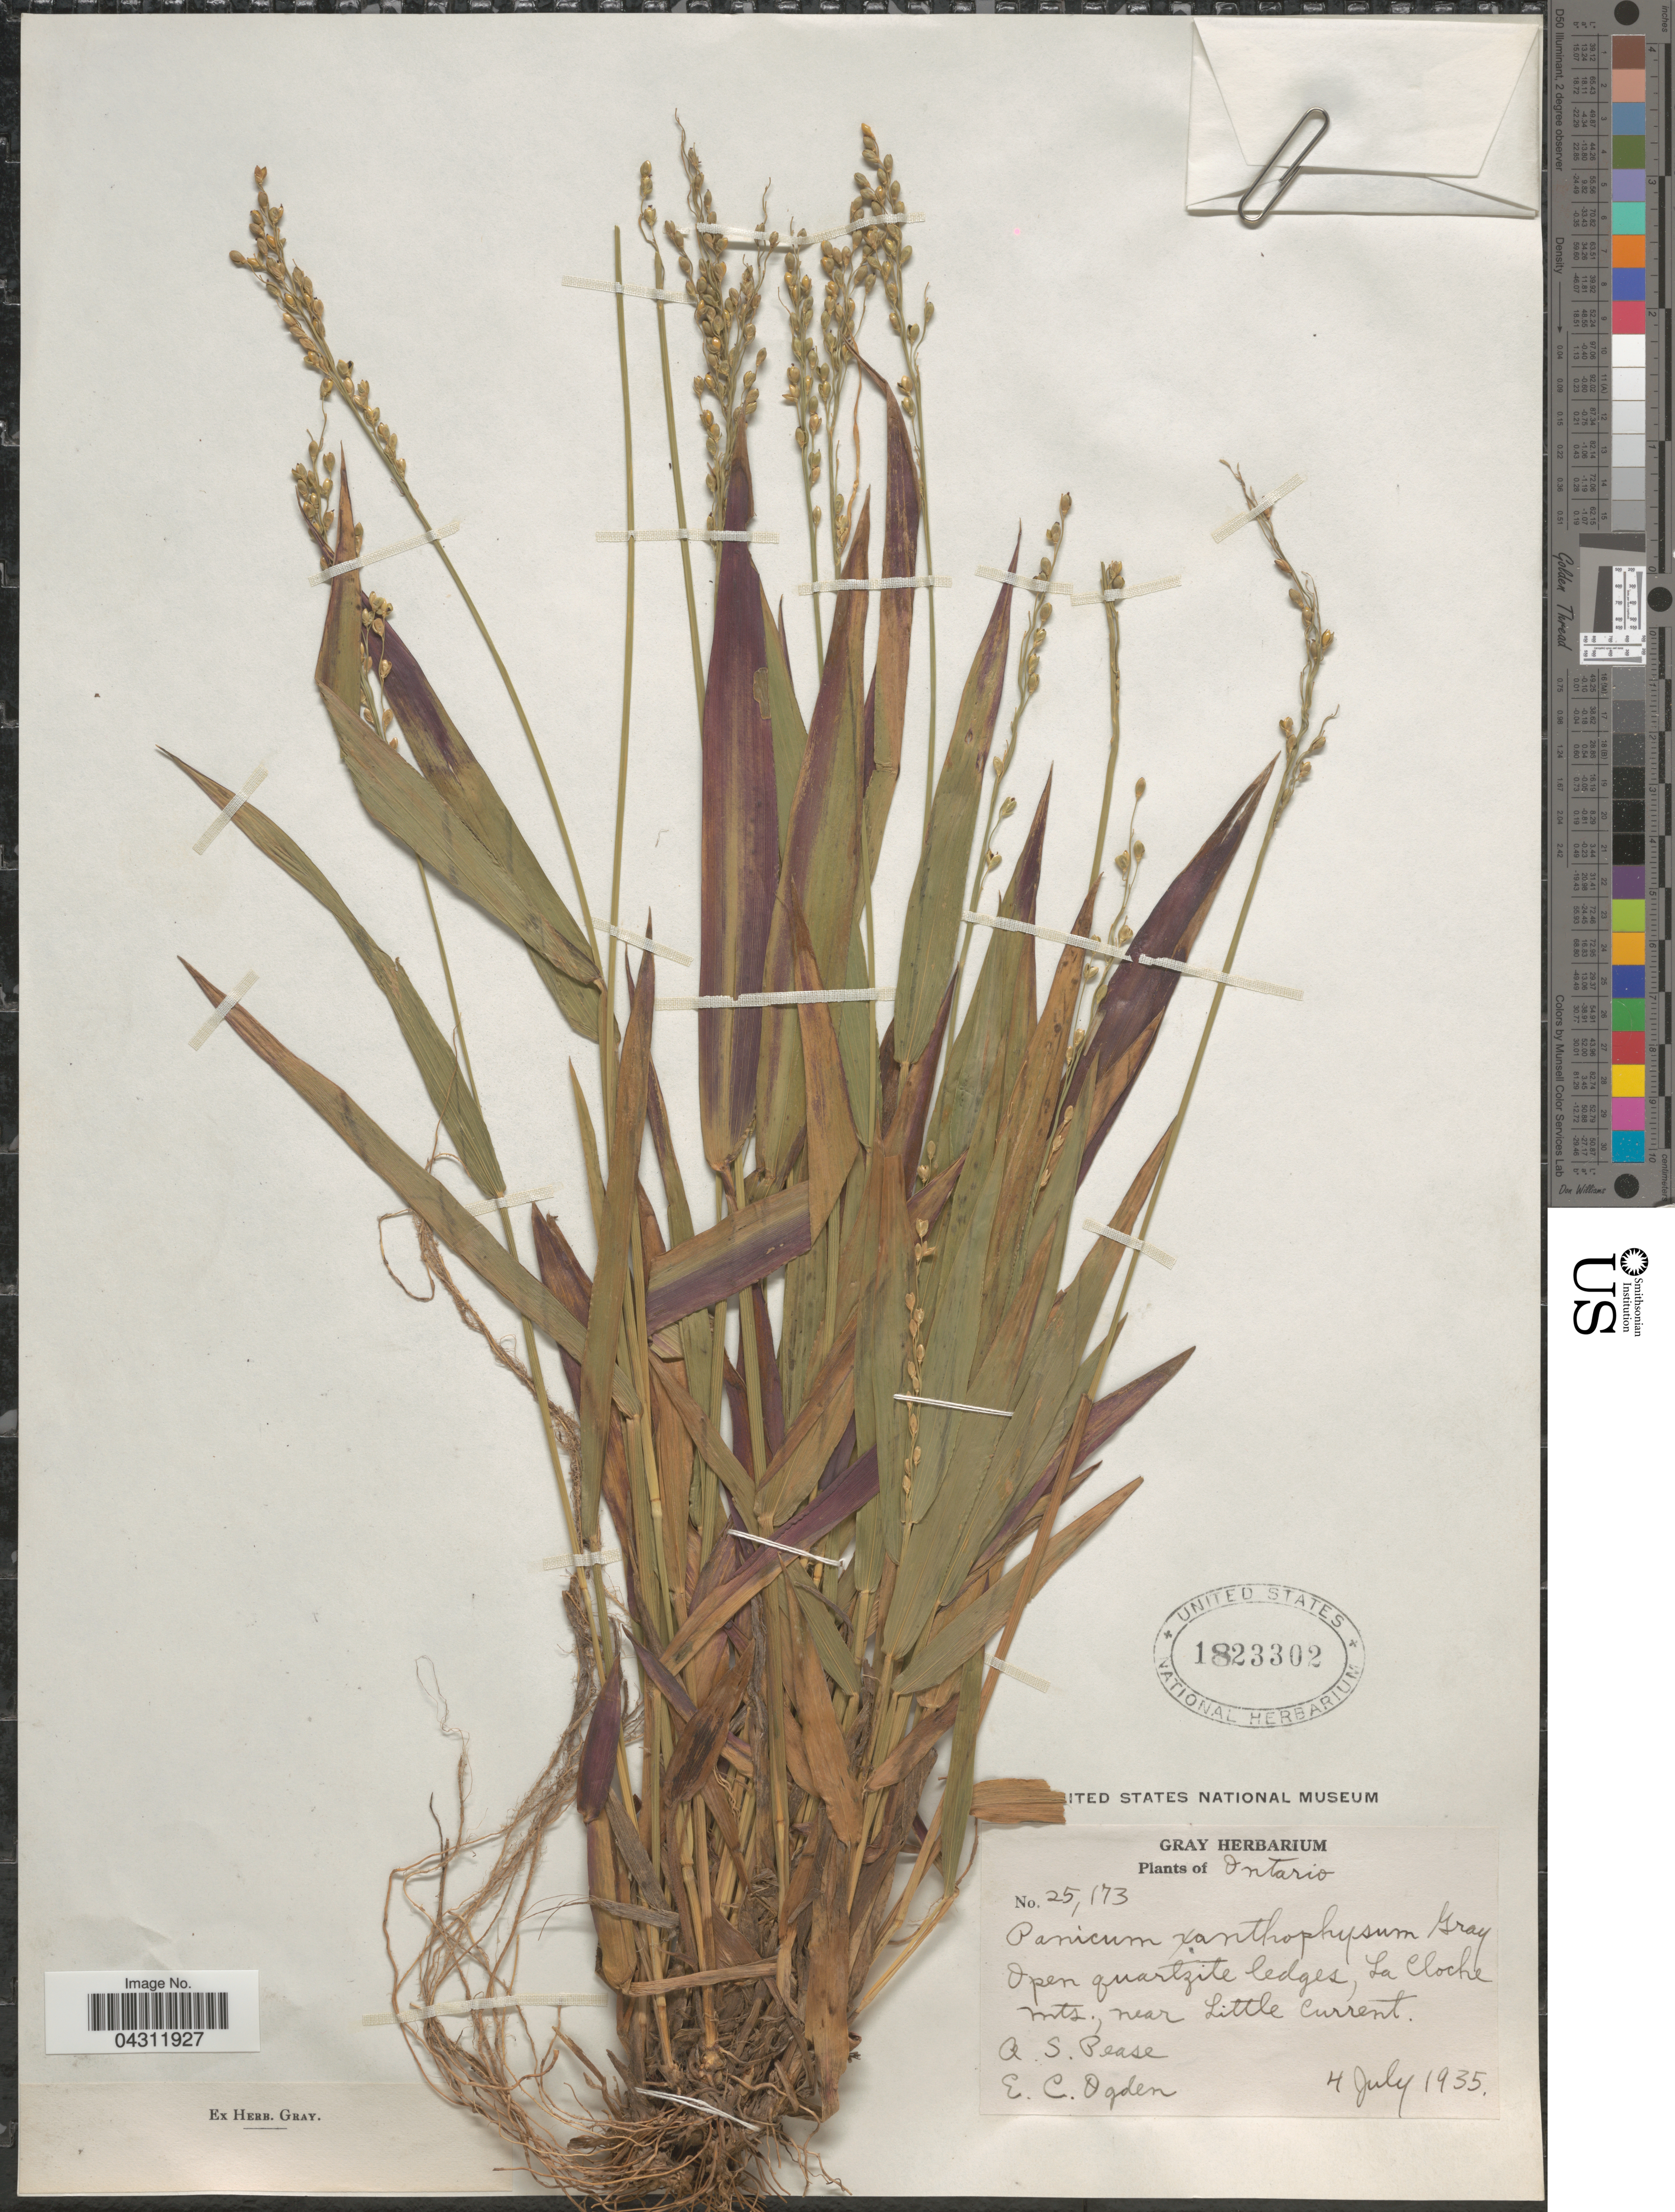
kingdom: Plantae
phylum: Tracheophyta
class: Liliopsida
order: Poales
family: Poaceae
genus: Dichanthelium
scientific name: Dichanthelium xanthophysum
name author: (A. Gray) Freckmann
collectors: A. S. Pease & E. Ogden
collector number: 25173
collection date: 1935-07-04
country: Canada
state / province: Ontario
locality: Open quartzite ledges, La Clocke Mts., near Little Current.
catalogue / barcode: US 1823302